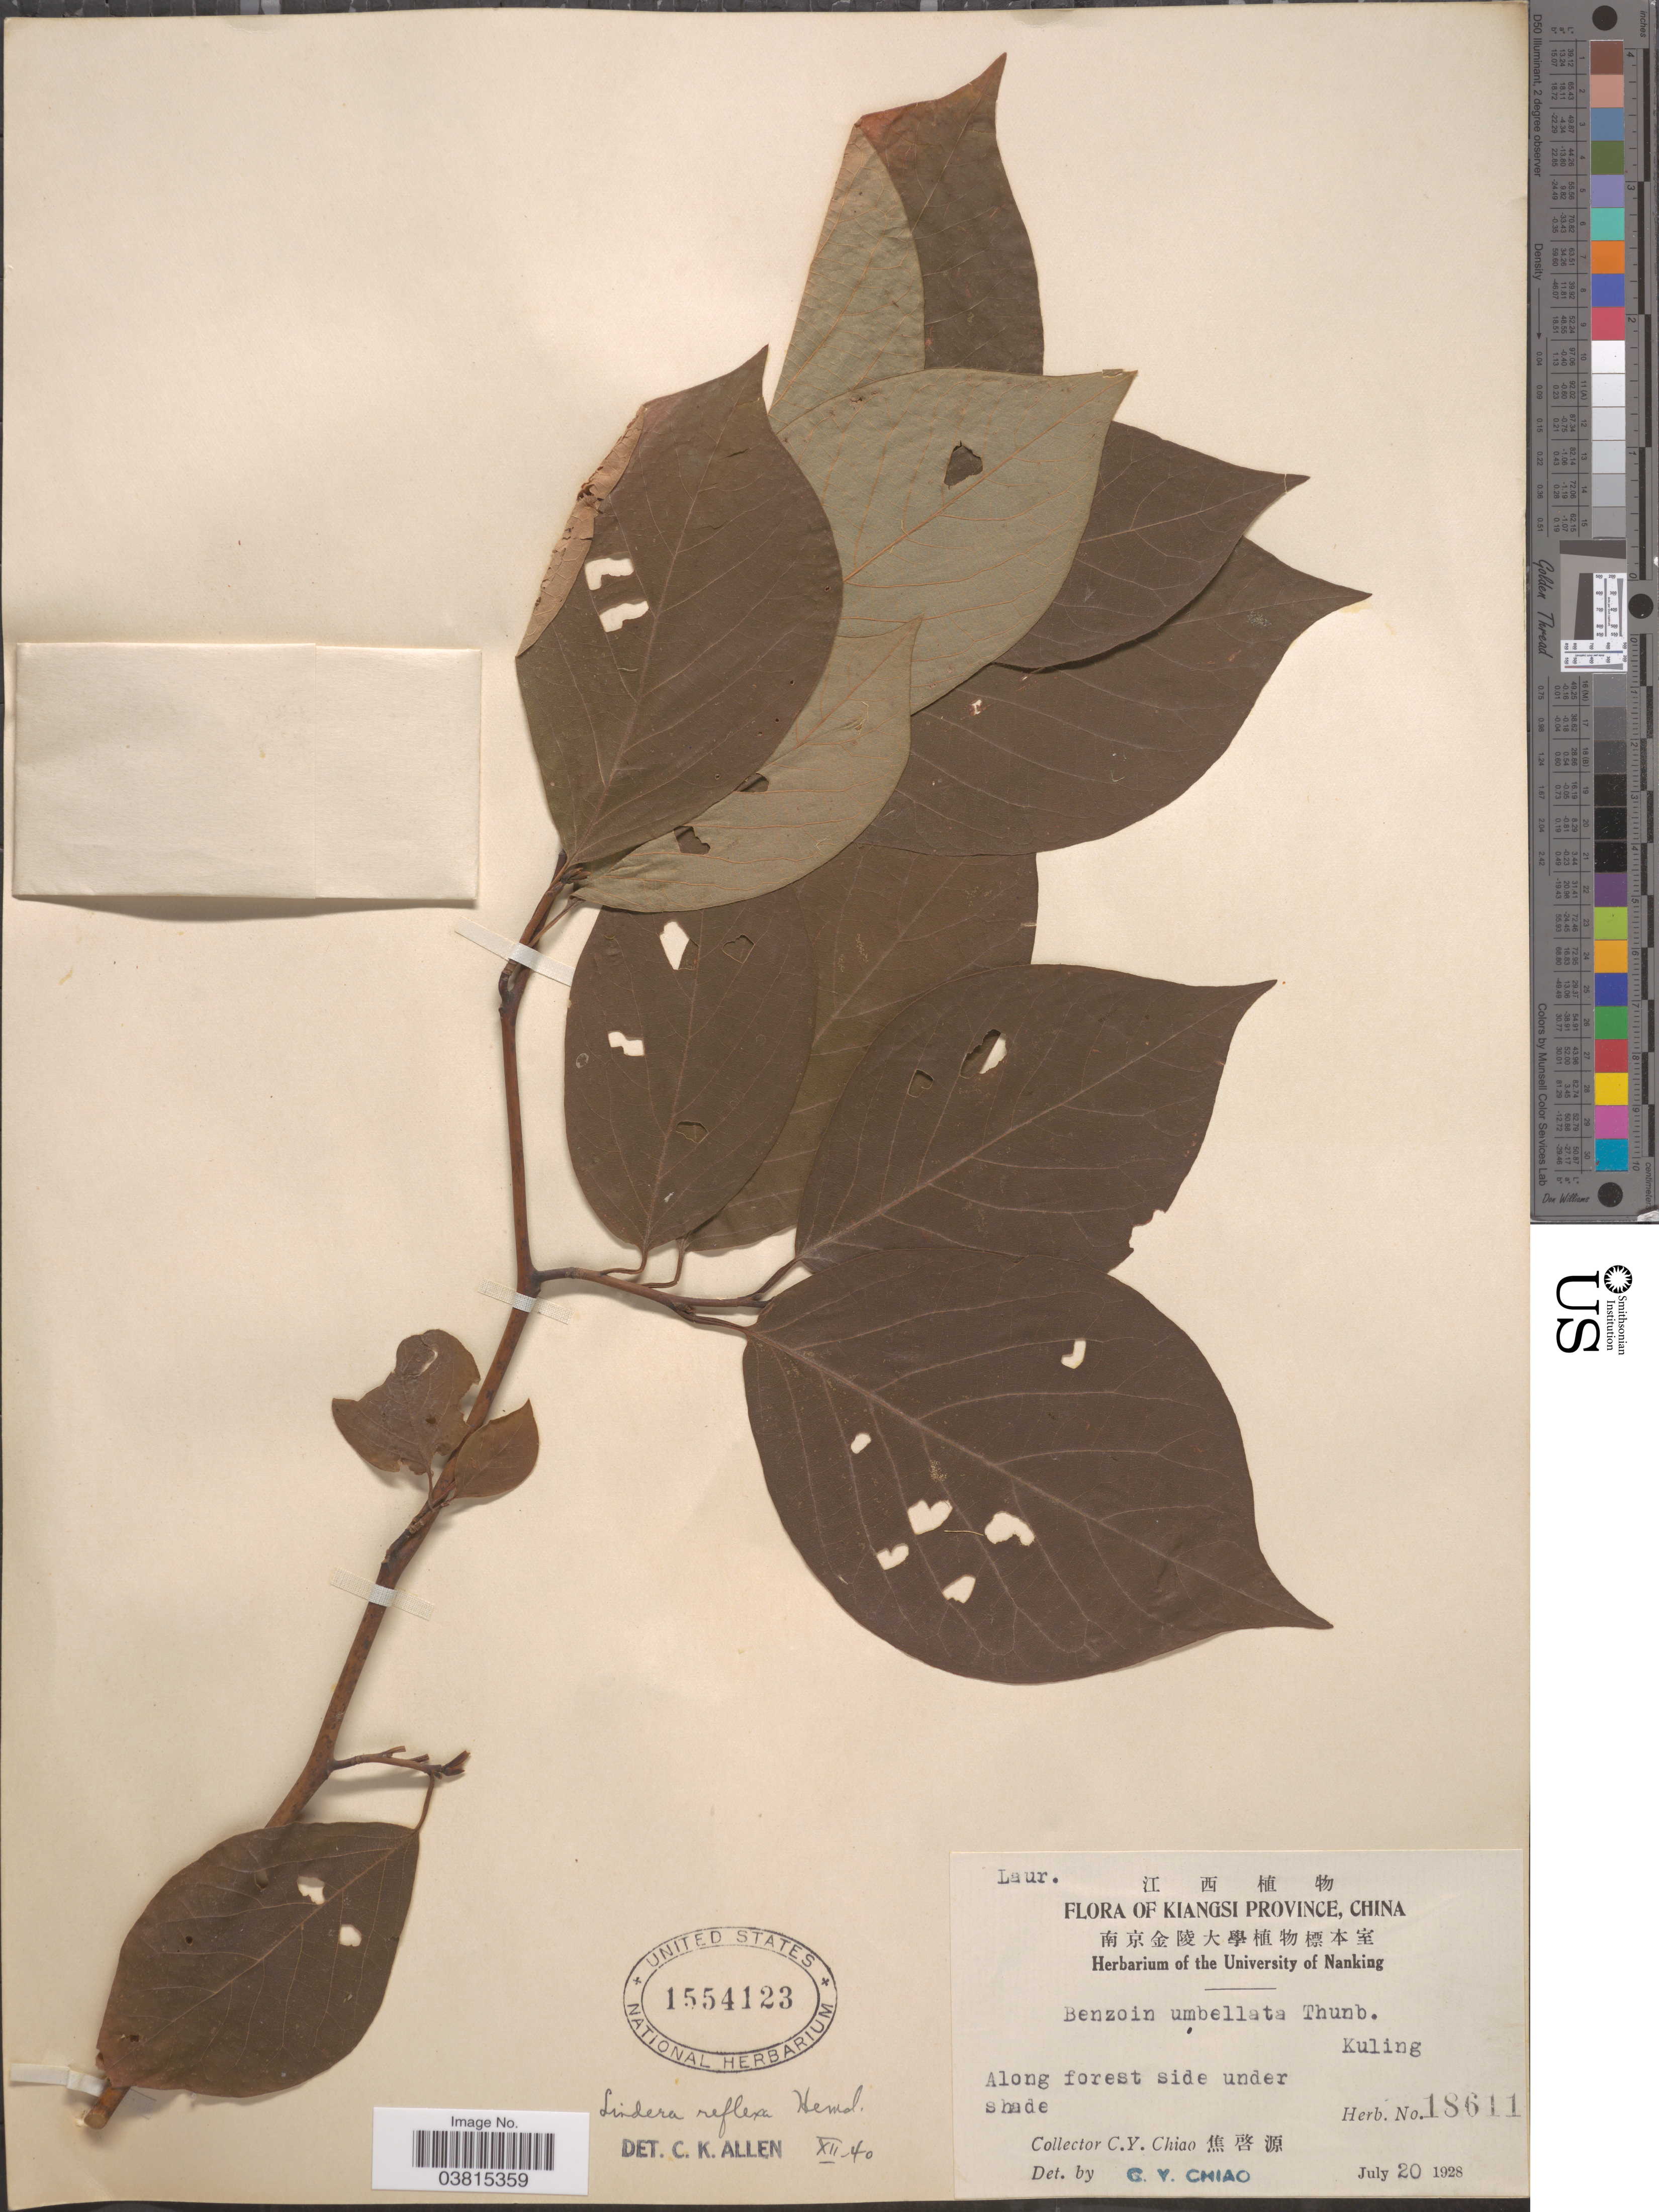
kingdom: Plantae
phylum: Tracheophyta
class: Magnoliopsida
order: Laurales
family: Lauraceae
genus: Lindera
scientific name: Lindera reflexa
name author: Hemsl.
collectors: C. Y. Chiao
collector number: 18611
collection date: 1928-07-20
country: China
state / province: Jiangxi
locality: Kiangsi Province. Kuling. Along forest side under shade.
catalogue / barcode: US 1554123